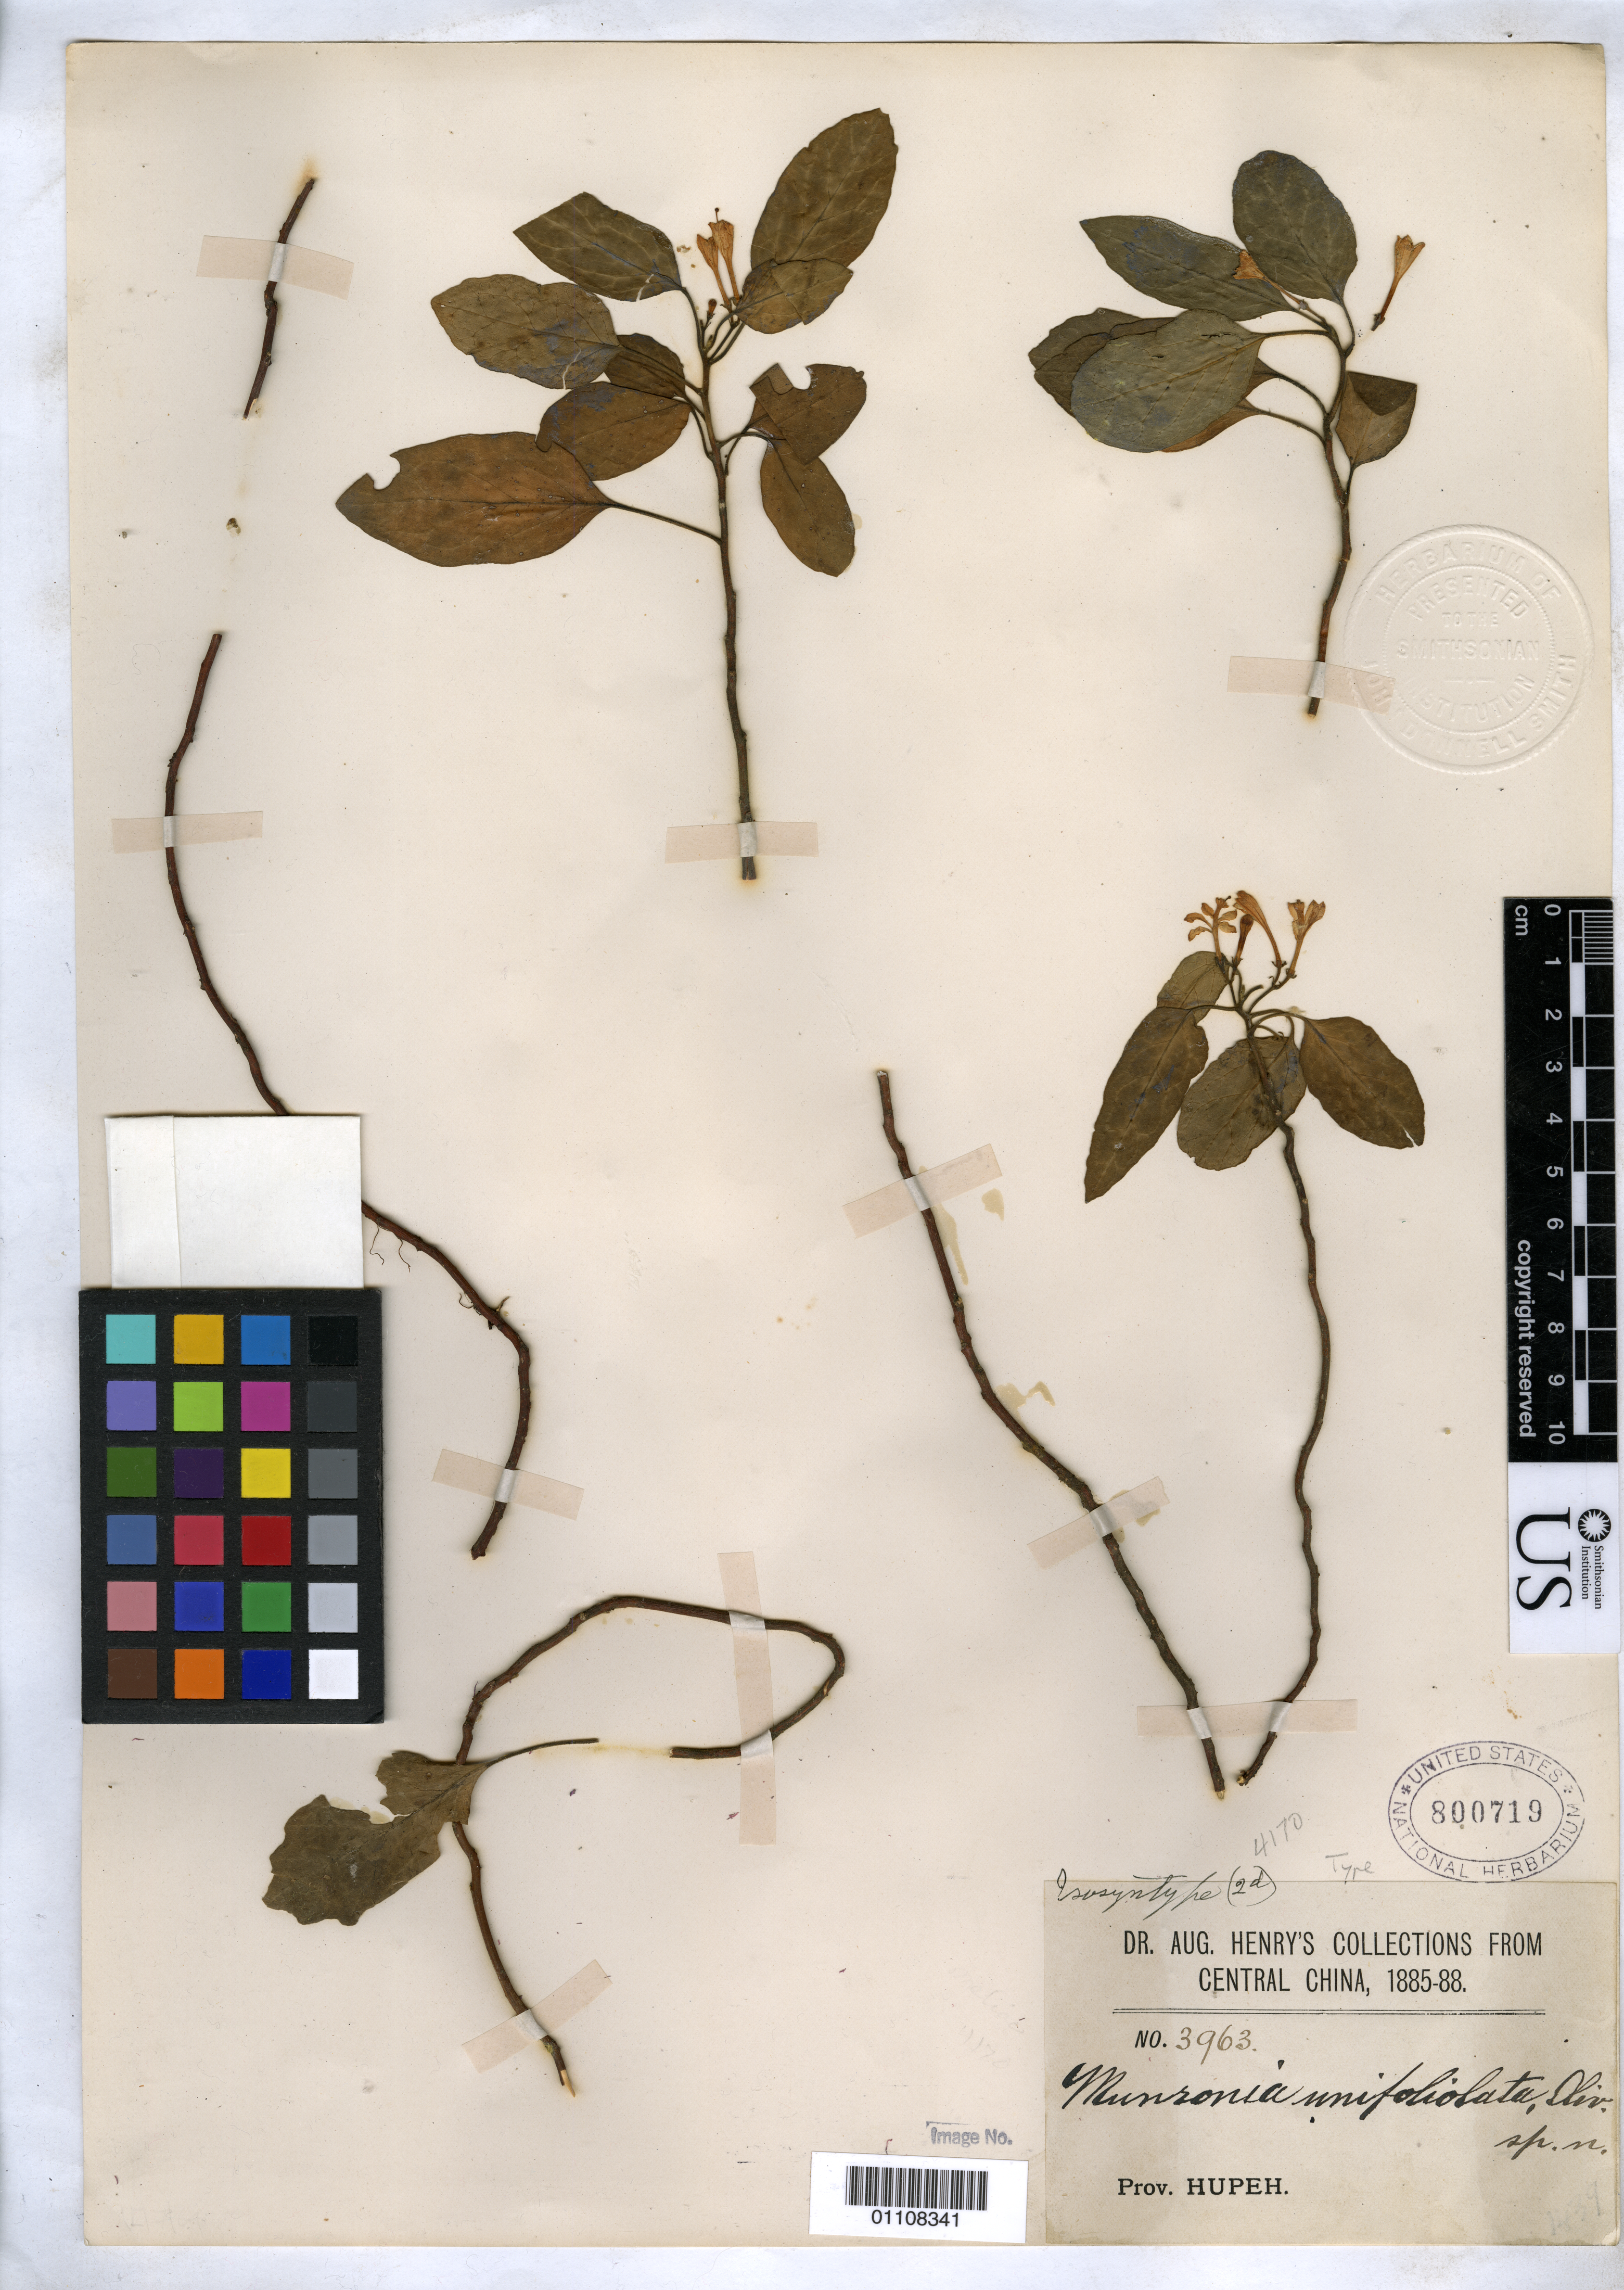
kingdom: Plantae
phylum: Tracheophyta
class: Magnoliopsida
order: Sapindales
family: Meliaceae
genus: Munronia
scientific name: Munronia unifoliolata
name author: Oliv.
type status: Syntype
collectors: A. Henry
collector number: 3963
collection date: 1885/1888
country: China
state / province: Hubei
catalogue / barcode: US 800719